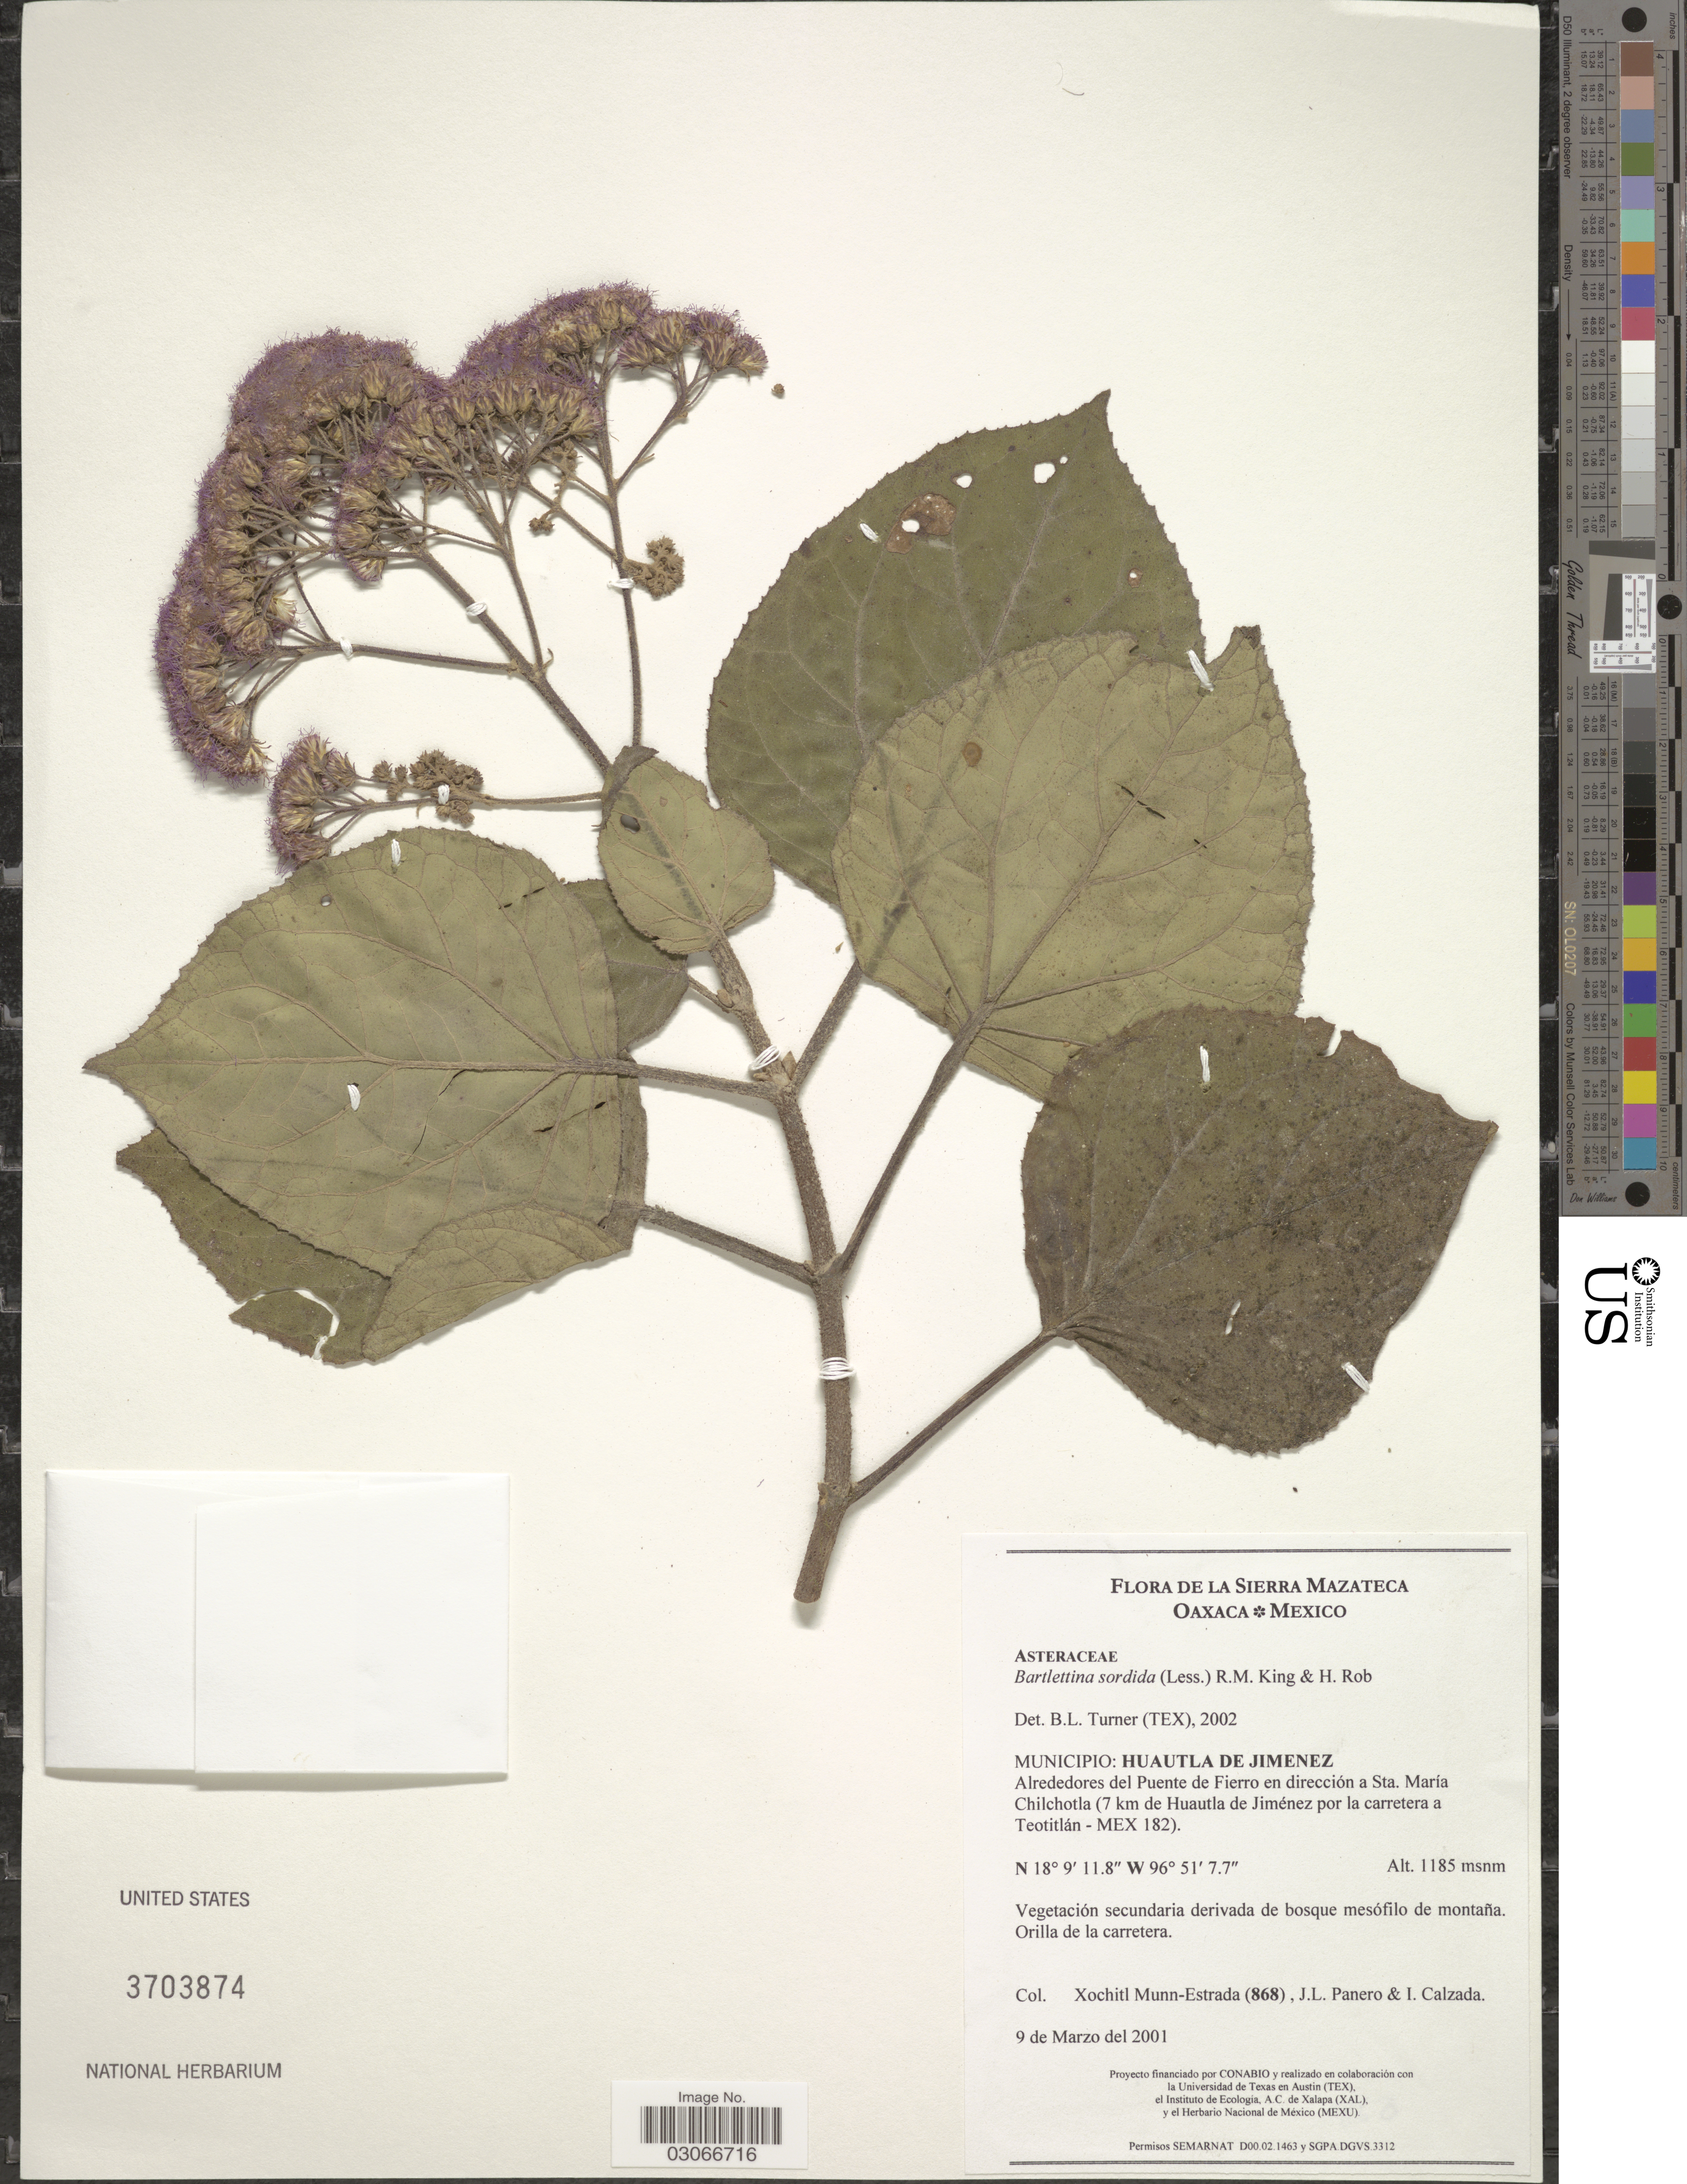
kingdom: Plantae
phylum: Tracheophyta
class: Magnoliopsida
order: Asterales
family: Asteraceae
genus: Bartlettina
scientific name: Bartlettina sordida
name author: (Less.) R.M. King & H. Rob.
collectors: X. Munn-Estrada, J. L. Panero & I. Calzada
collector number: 868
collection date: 2001-03-09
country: Mexico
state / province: Oaxaca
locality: La Sierra Mazateca. Municipio: Huautla de Jimenez. Alrededores del Puente de Fierro en dirección a Sta. María Chilchotla (7 km de Huautla de Jiménez por la carretera a Teotitlán - Mex 182).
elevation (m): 1185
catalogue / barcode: US 3703874